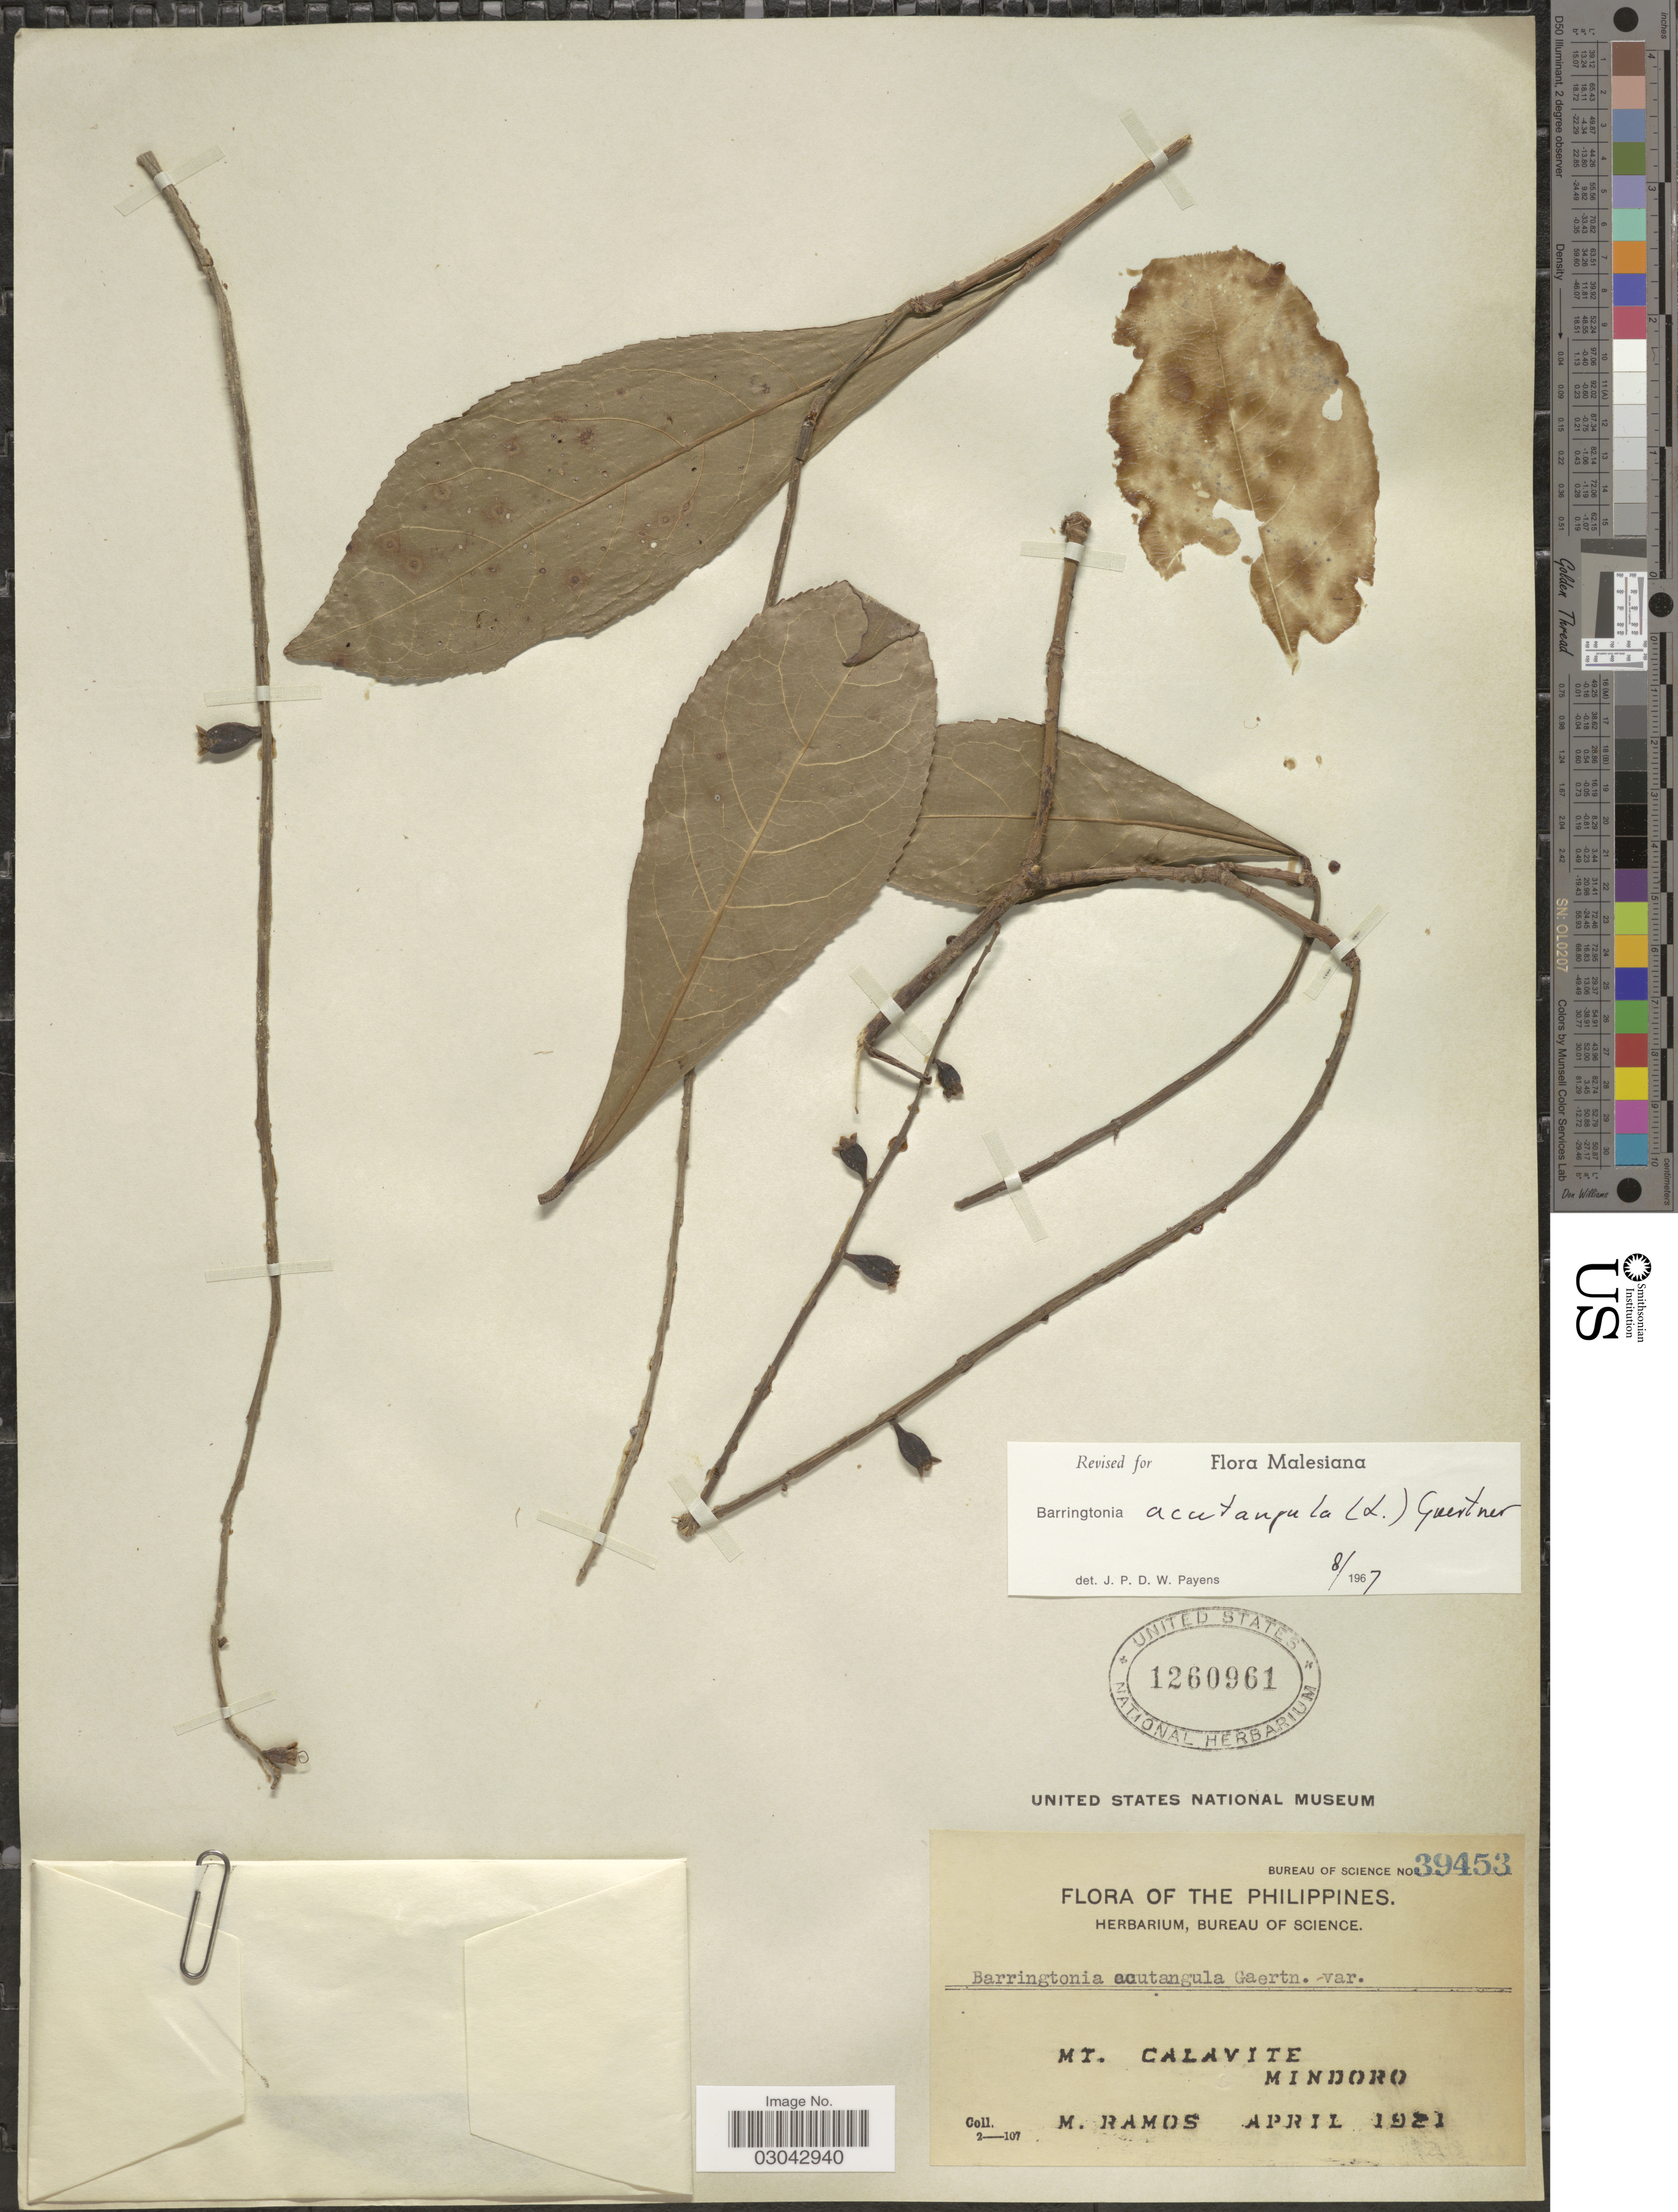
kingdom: Plantae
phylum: Tracheophyta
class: Magnoliopsida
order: Ericales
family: Lecythidaceae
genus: Barringtonia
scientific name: Barringtonia acutangula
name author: (L.) Gaertn.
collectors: M. Ramos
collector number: Bureau of Science 39453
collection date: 1921-04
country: Philippines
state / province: Mimaropa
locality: Mt. Calavite, Mindoro.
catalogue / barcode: US 1260961